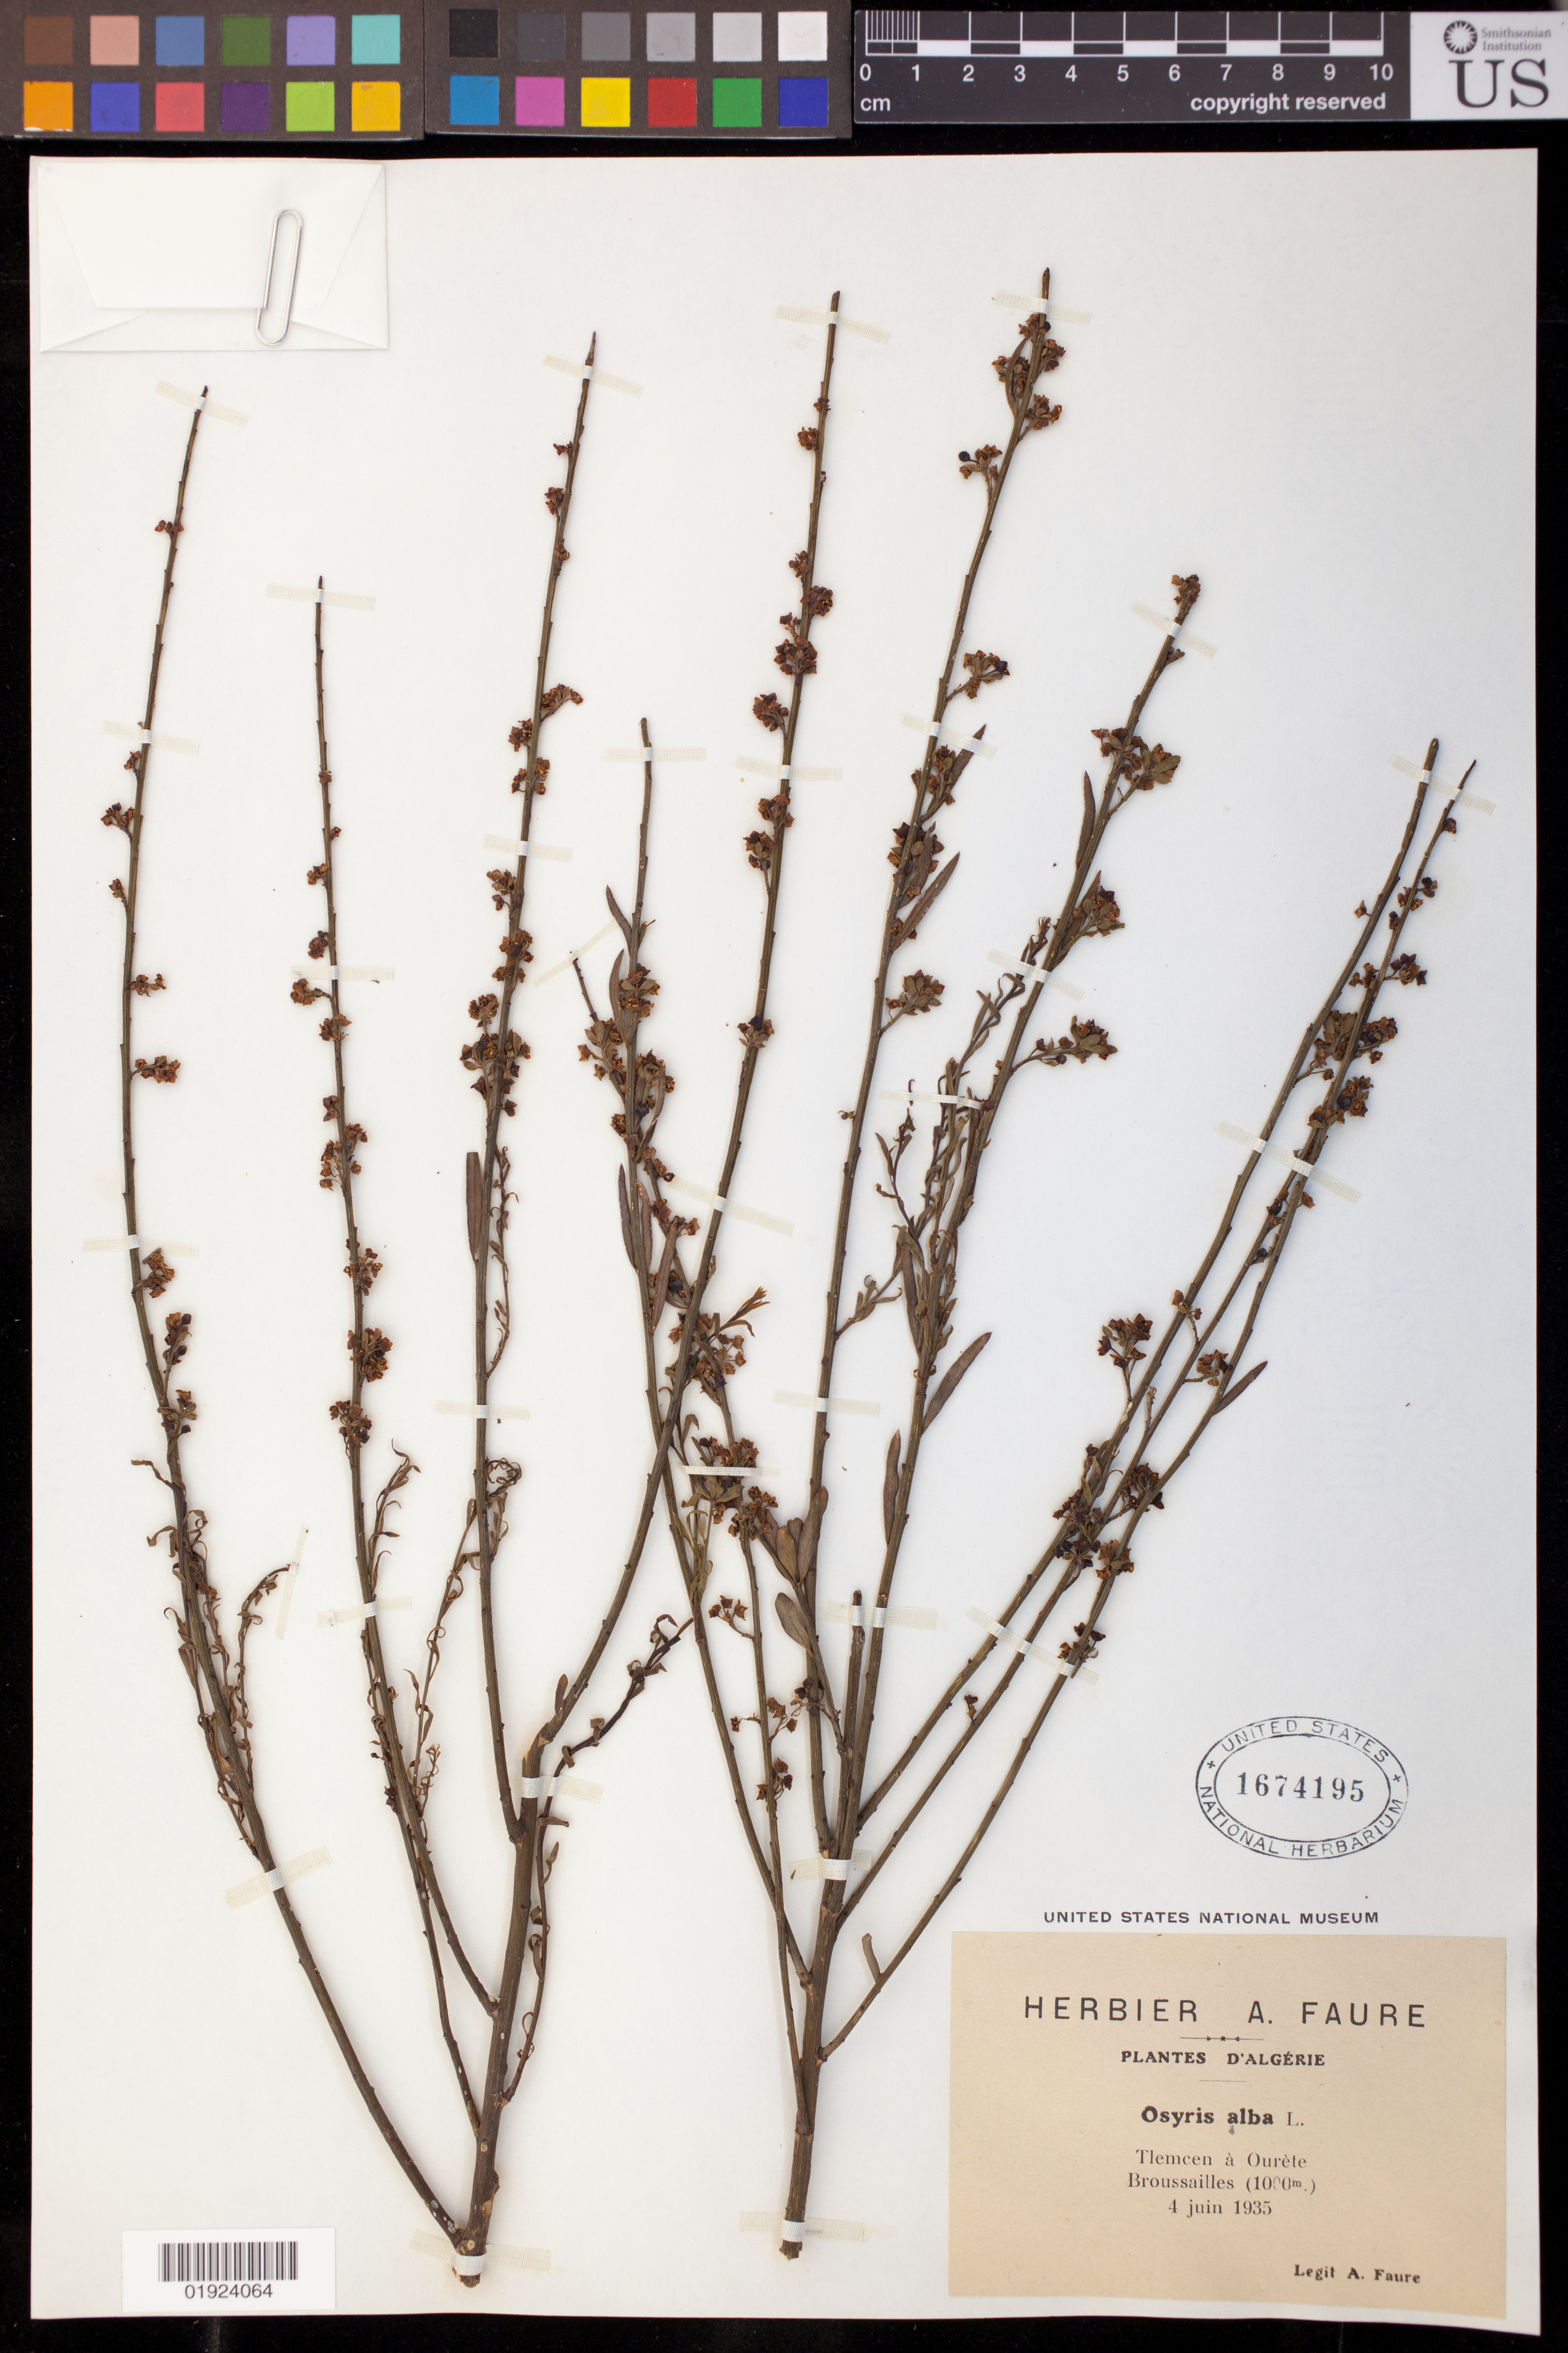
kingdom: Plantae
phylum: Tracheophyta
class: Magnoliopsida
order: Santalales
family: Santalaceae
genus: Osyris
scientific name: Osyris alba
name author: L.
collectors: A. Faure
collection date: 1935-06-04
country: Algeria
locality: Tlemcen a Ourete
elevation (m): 1000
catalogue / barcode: US 1674195